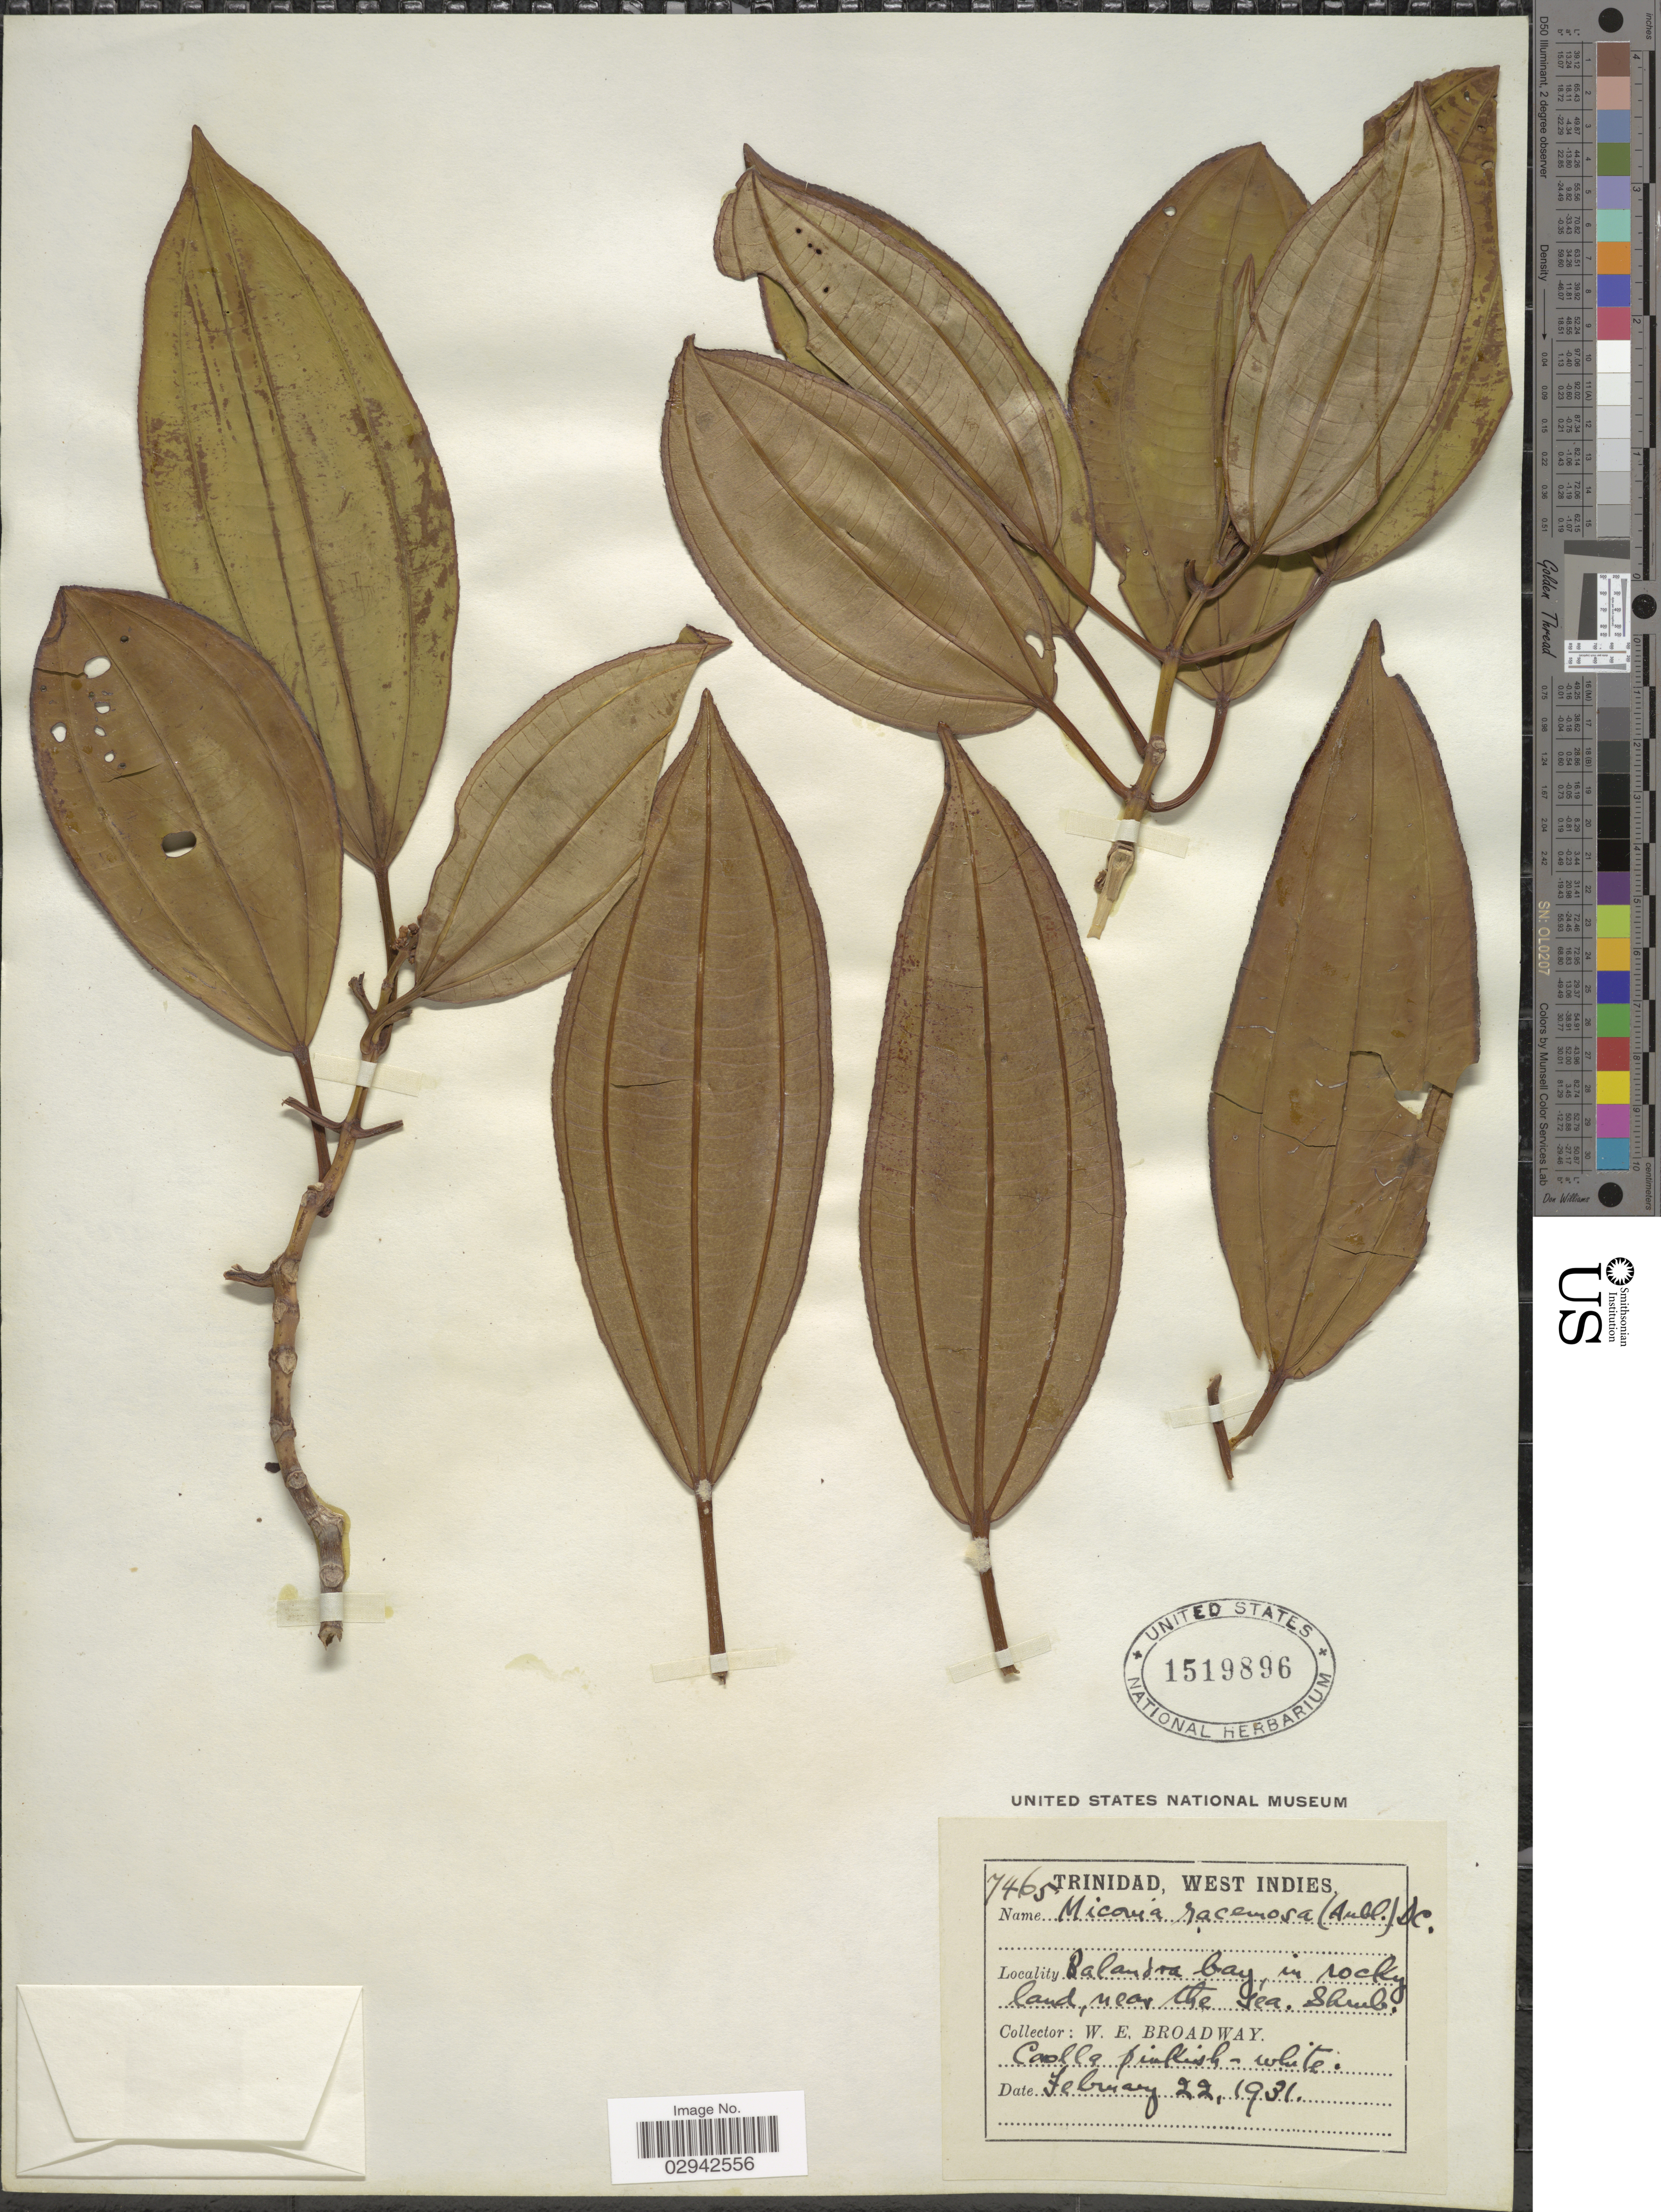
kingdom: Plantae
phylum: Tracheophyta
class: Magnoliopsida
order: Myrtales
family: Melastomataceae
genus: Miconia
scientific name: Miconia racemosa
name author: (Aubl.) DC.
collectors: W. E. Broadway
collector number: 7465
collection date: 1931-02-22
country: Trinidad and Tobago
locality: Trinidad, West Indies, Balandra Bay, on rocky land, near the sea.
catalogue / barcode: US 1519896